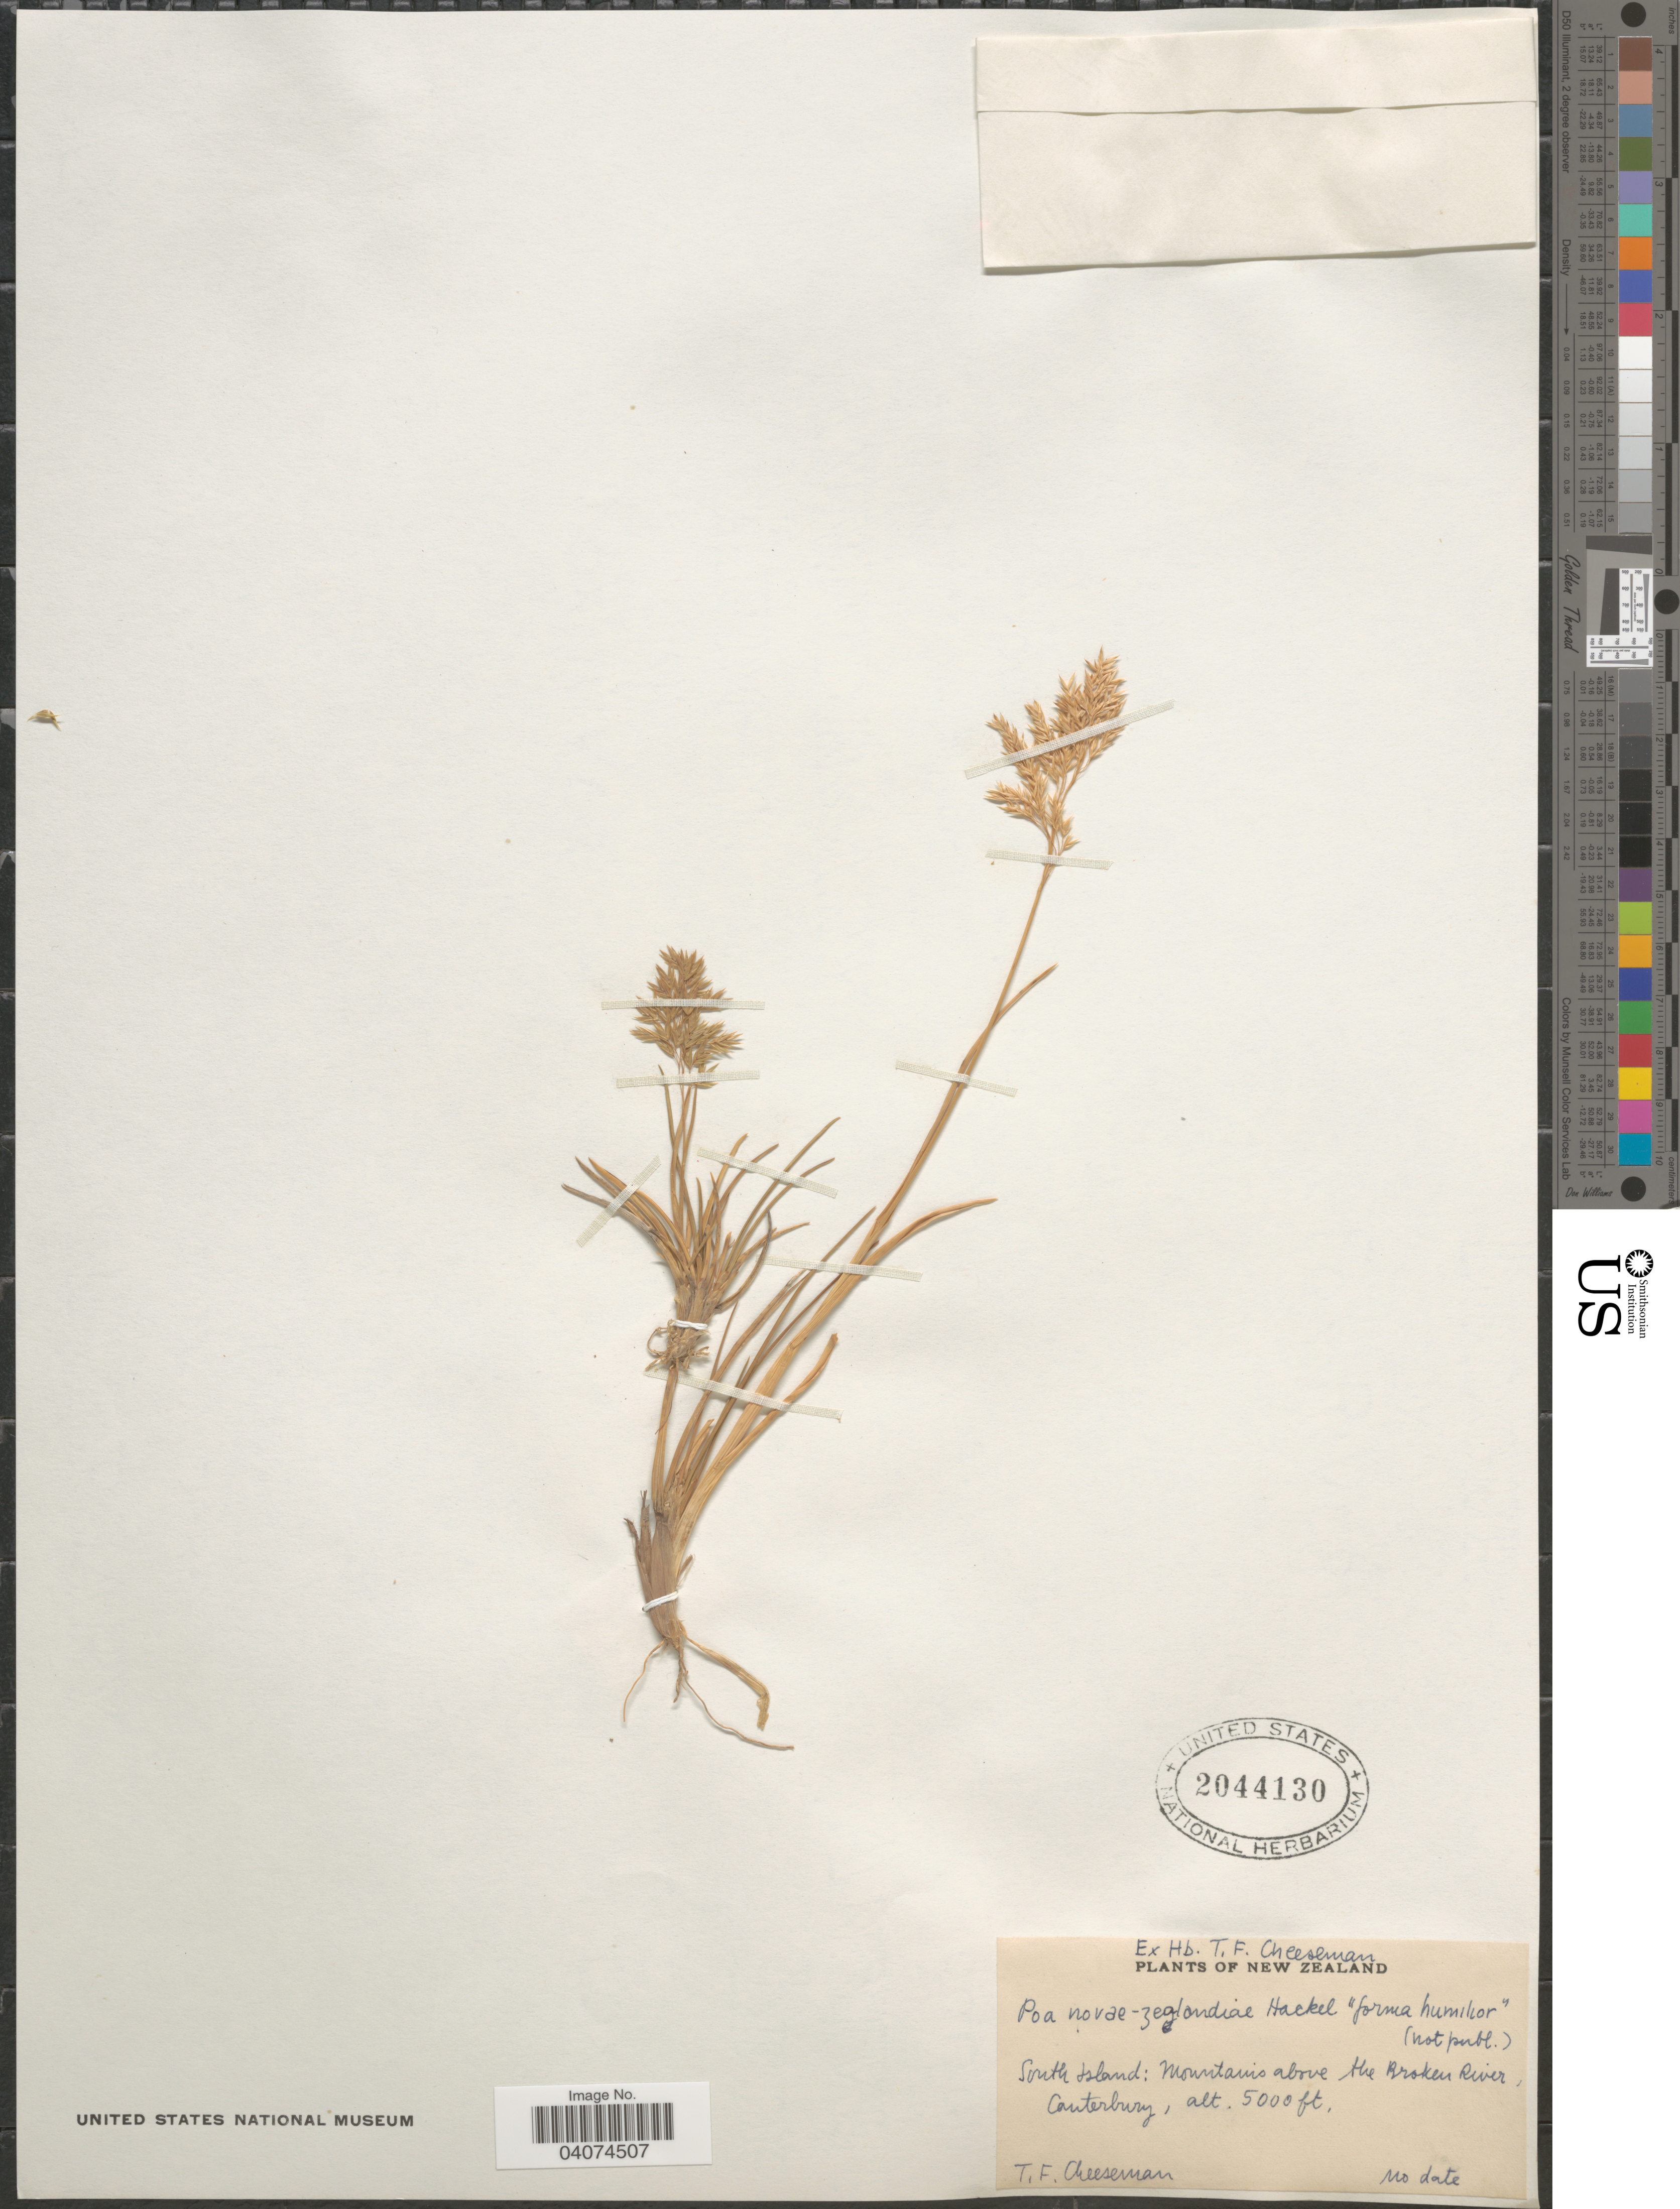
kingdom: Plantae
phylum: Tracheophyta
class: Liliopsida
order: Poales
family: Poaceae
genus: Poa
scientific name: Poa novae-zelandiae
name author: Hack.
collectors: T. F. Cheeseman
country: New Zealand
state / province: Canterbury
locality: South Island: Mountains above the Broken River.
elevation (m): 1524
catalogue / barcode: US 2044130